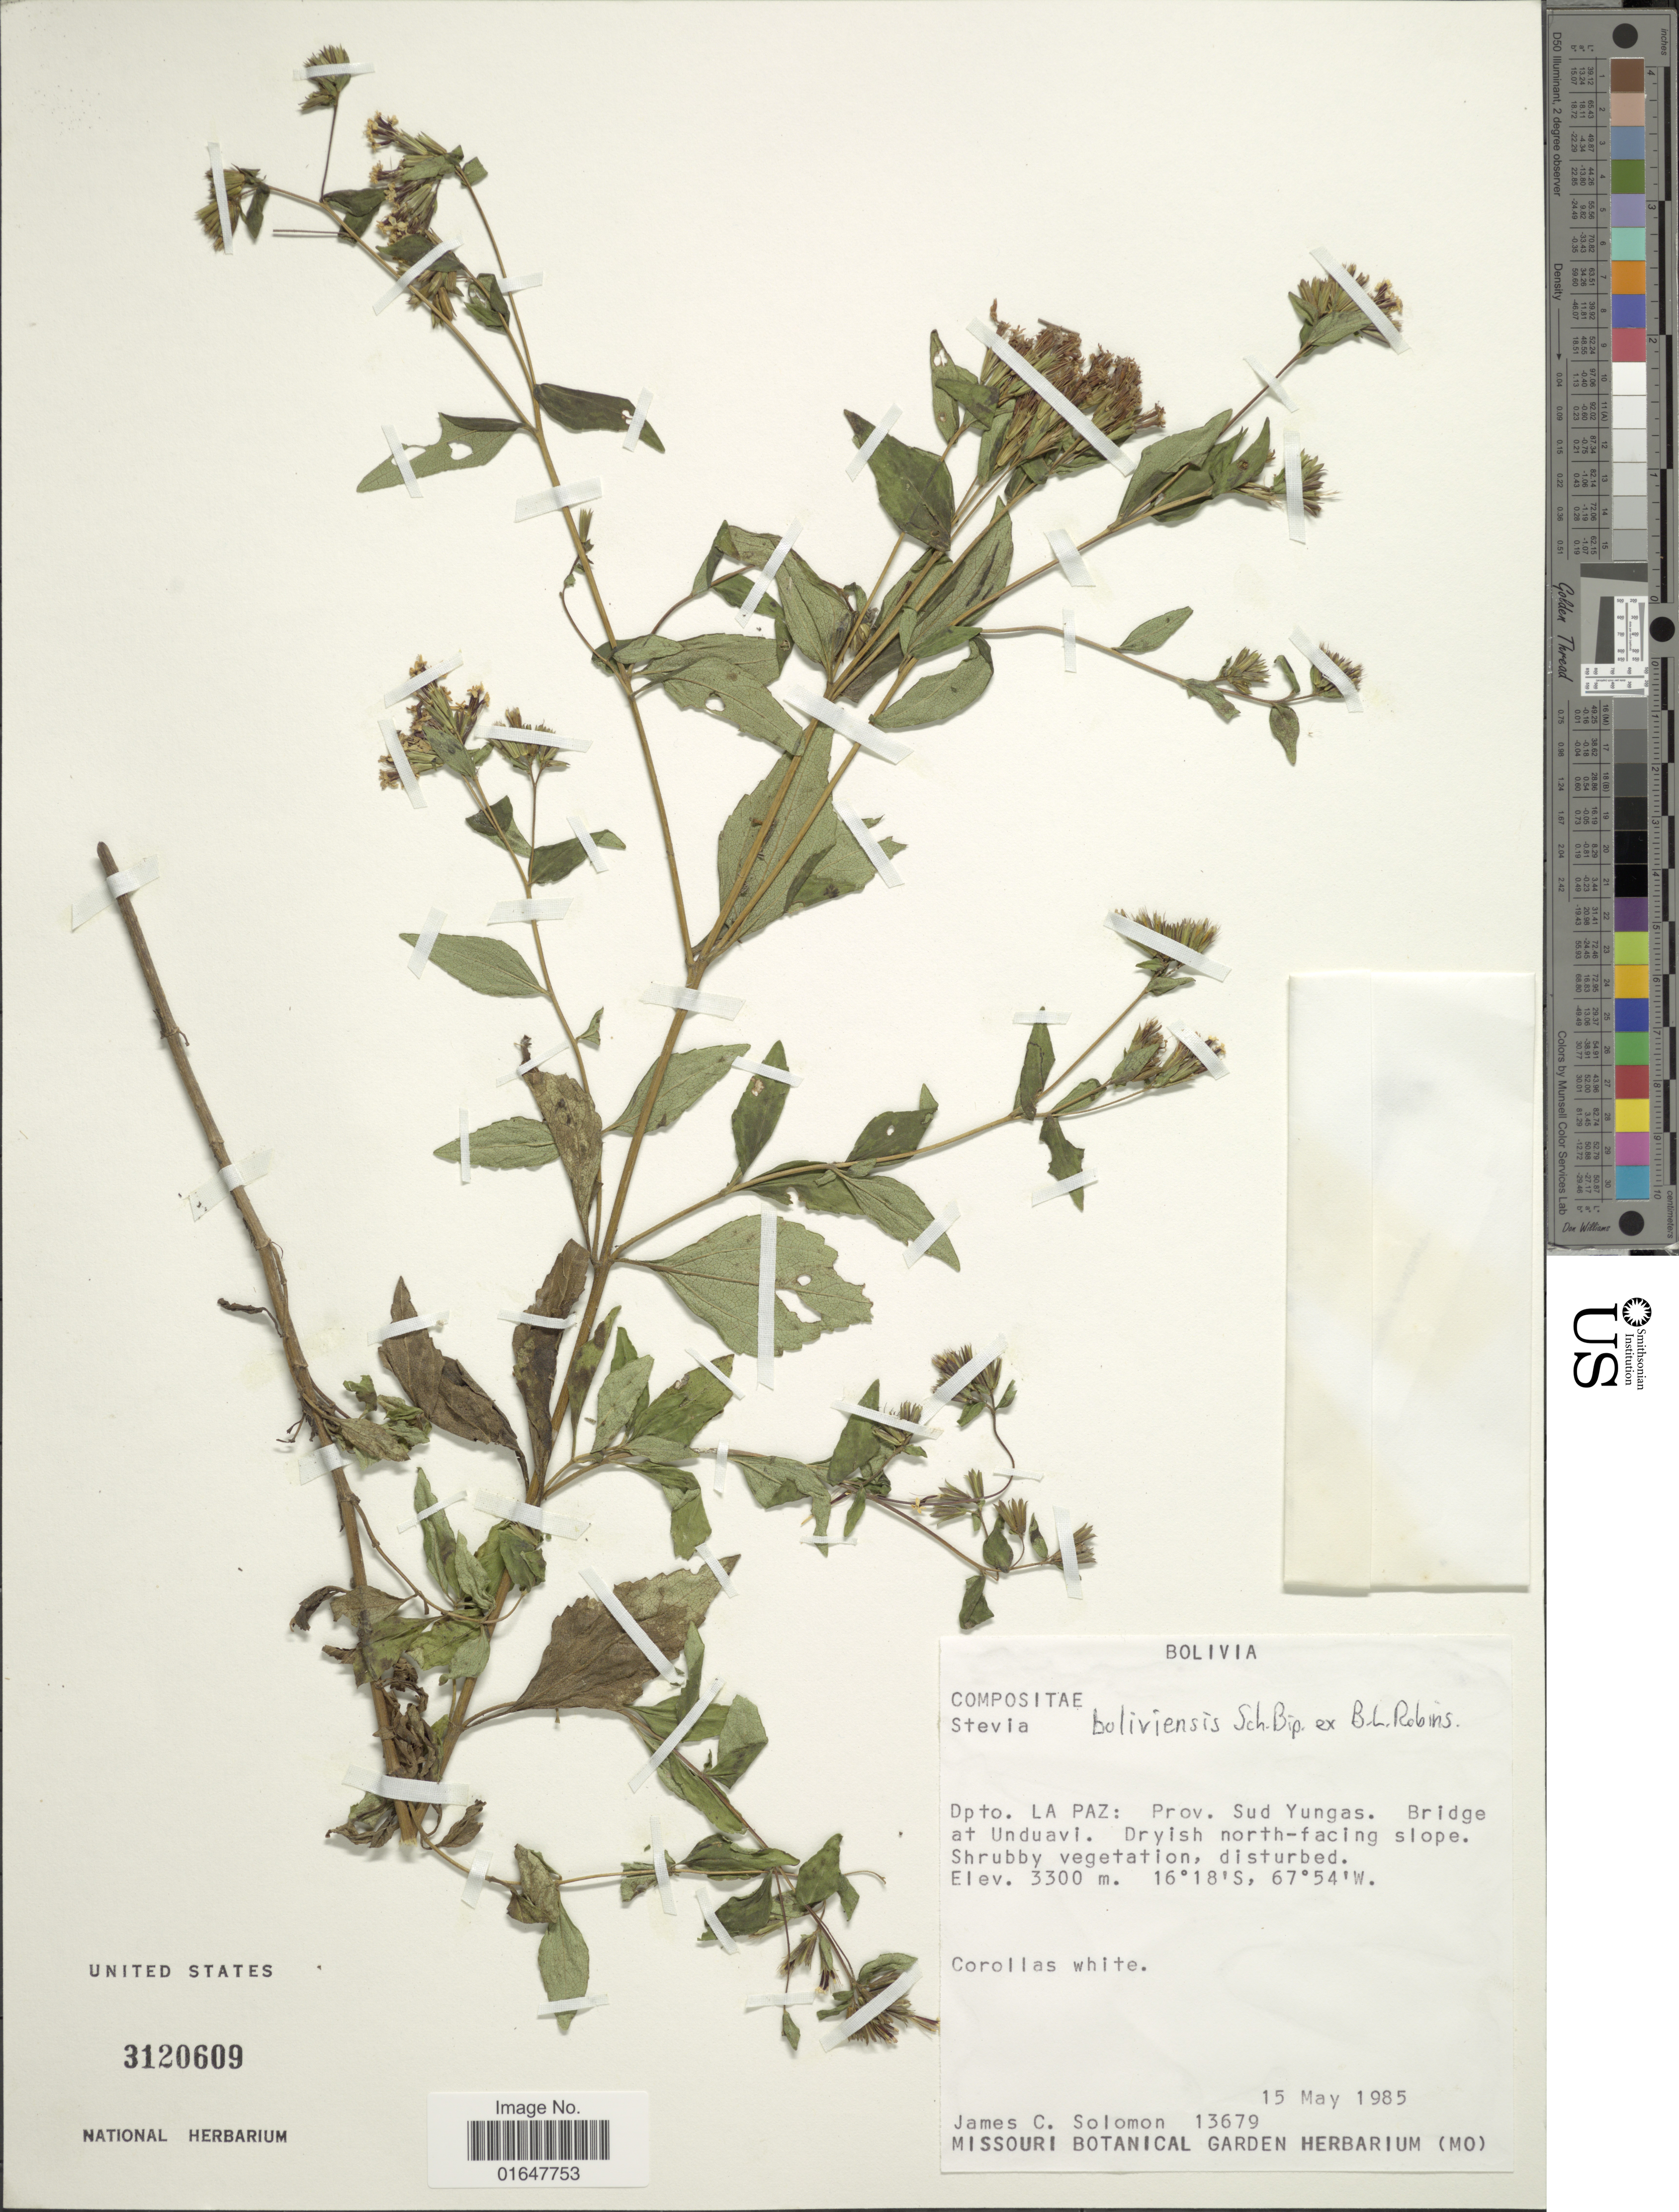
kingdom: Plantae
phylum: Tracheophyta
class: Magnoliopsida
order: Asterales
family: Asteraceae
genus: Stevia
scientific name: Stevia boliviensis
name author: Sch. Bip. ex Rusby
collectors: J. C. Solomon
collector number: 13679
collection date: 1985-05-15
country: Bolivia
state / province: La Paz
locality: Prov. Sud Yungas, bridge at Unduavi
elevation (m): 3300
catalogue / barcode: US 3120609